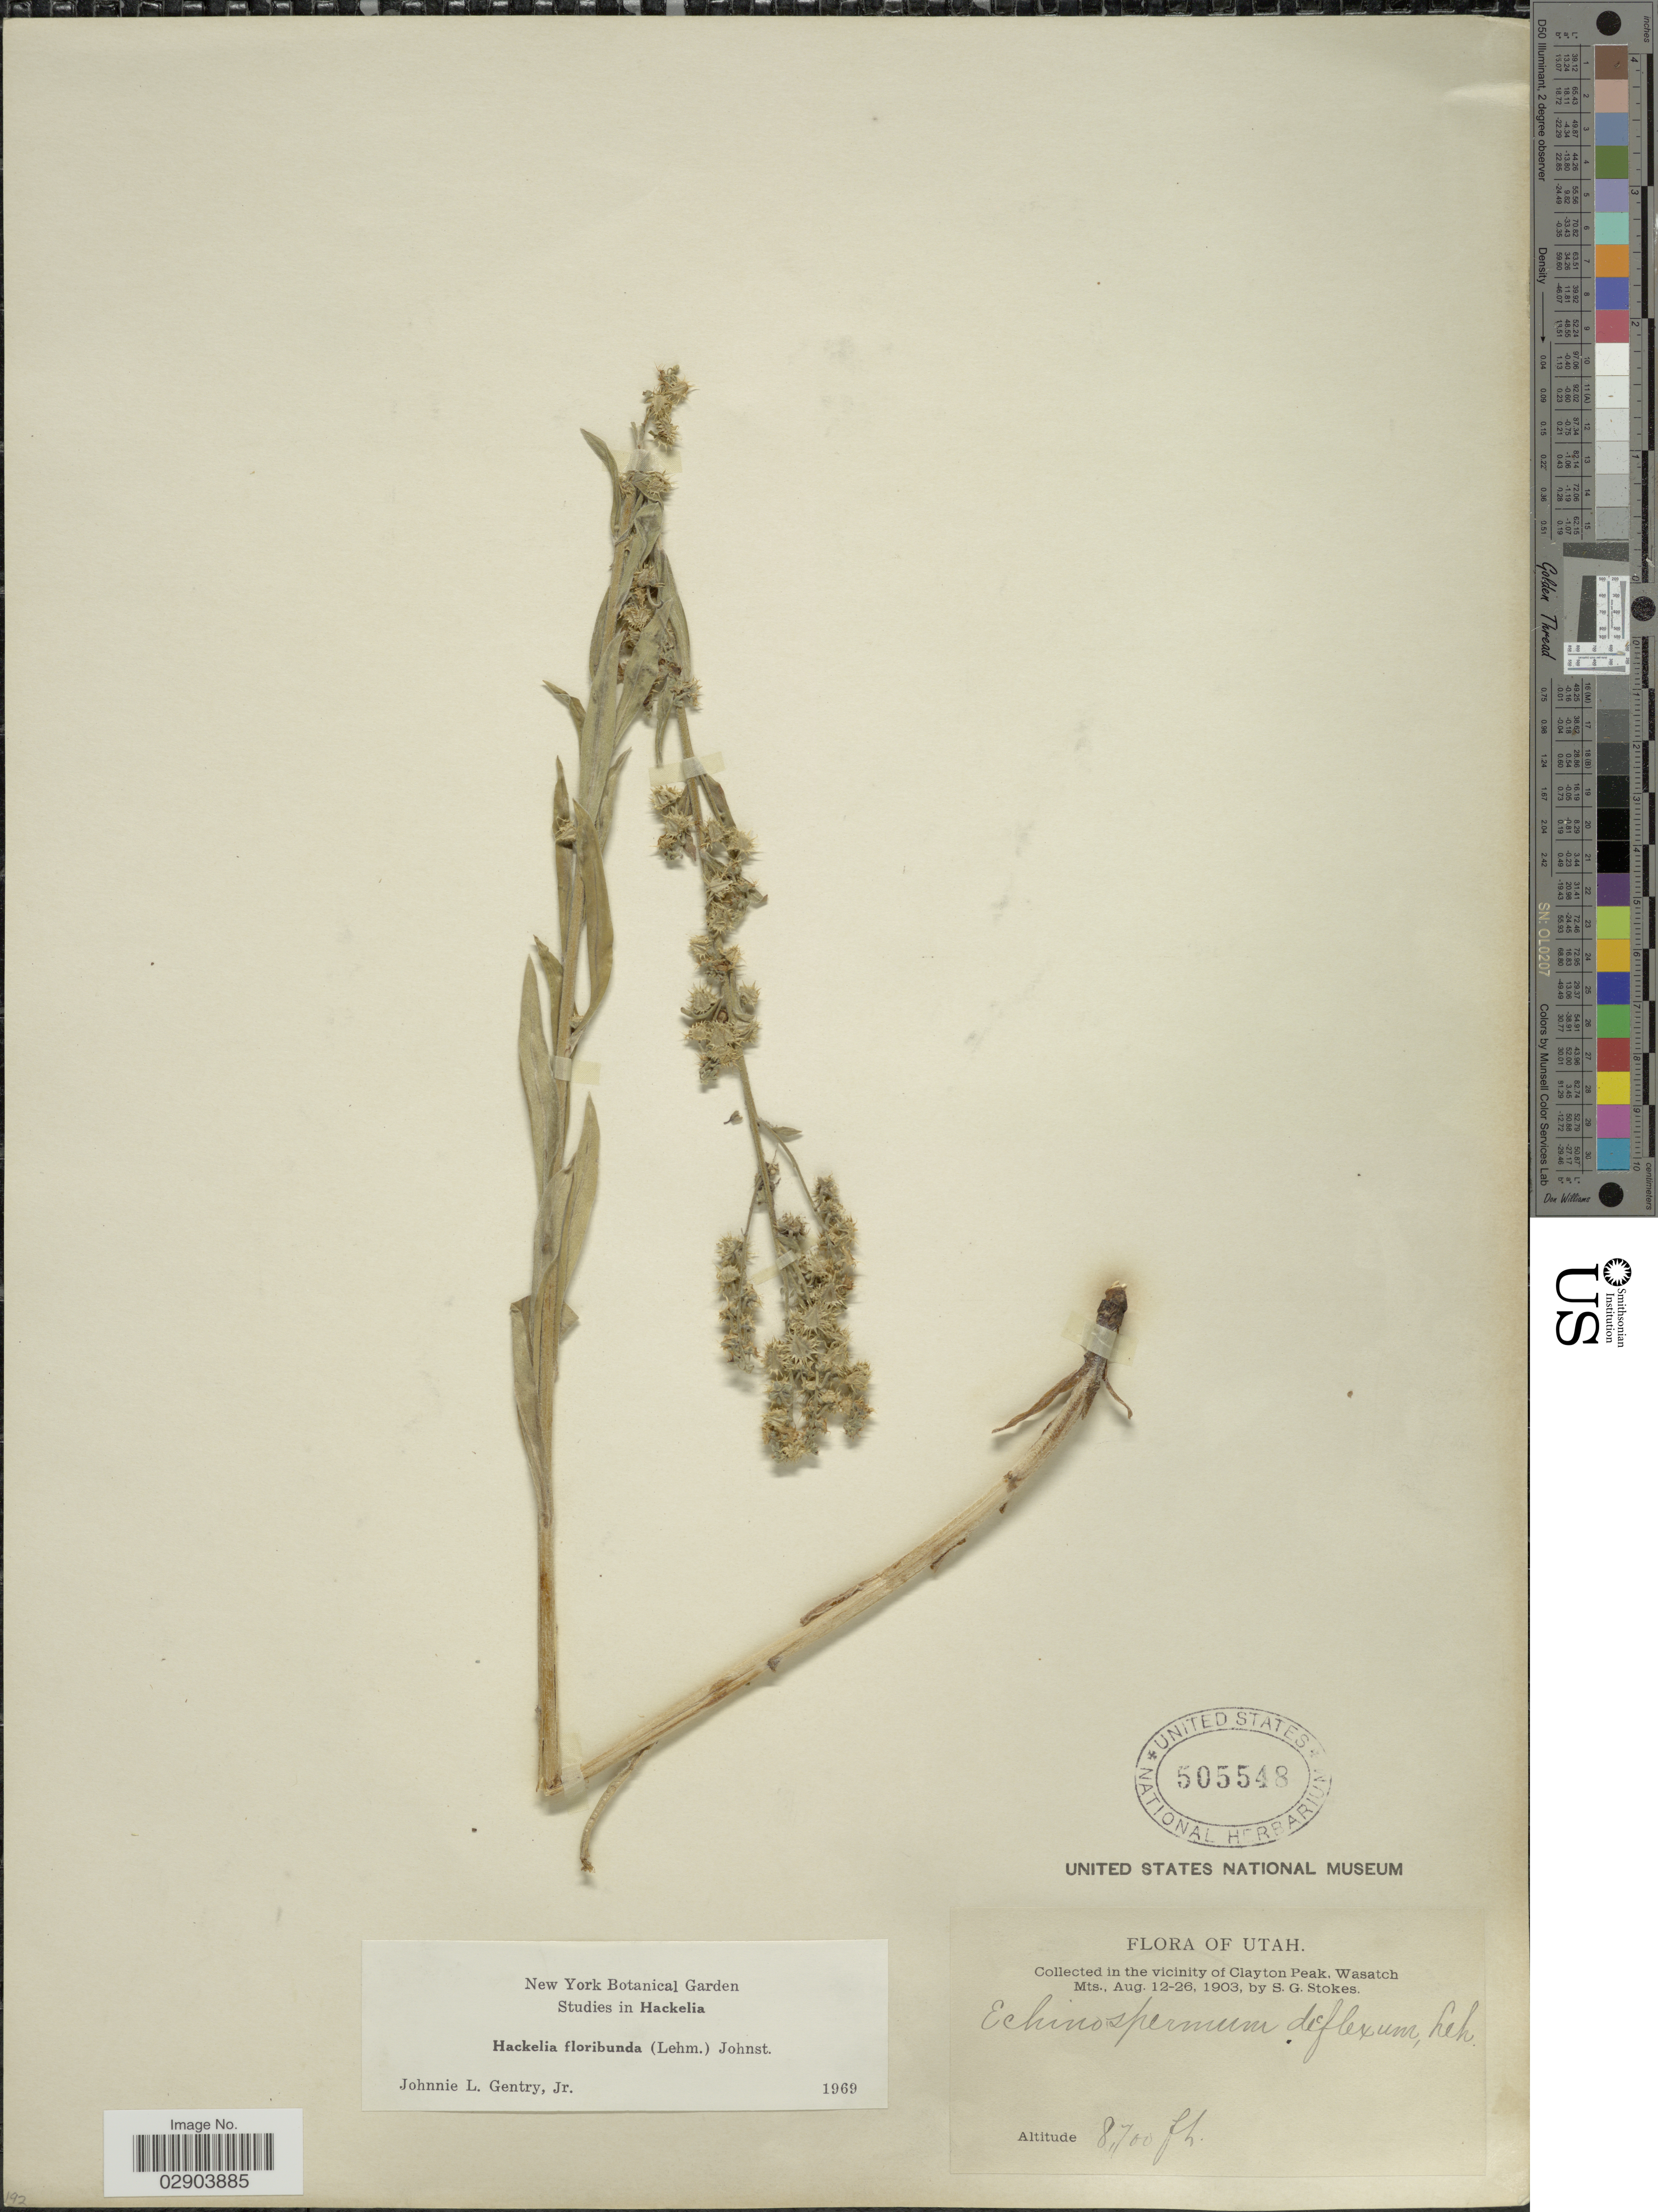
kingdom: Plantae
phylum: Tracheophyta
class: Magnoliopsida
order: Boraginales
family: Boraginaceae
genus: Hackelia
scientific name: Hackelia floribunda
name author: (Lehm.) I.M. Johnst.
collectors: S. G. Stokes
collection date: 1903-08-12/1903-08-26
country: United States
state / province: Utah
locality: In the vicinity of Clayton Peak, Wasatch Mts.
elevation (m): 2652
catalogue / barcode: US 505548